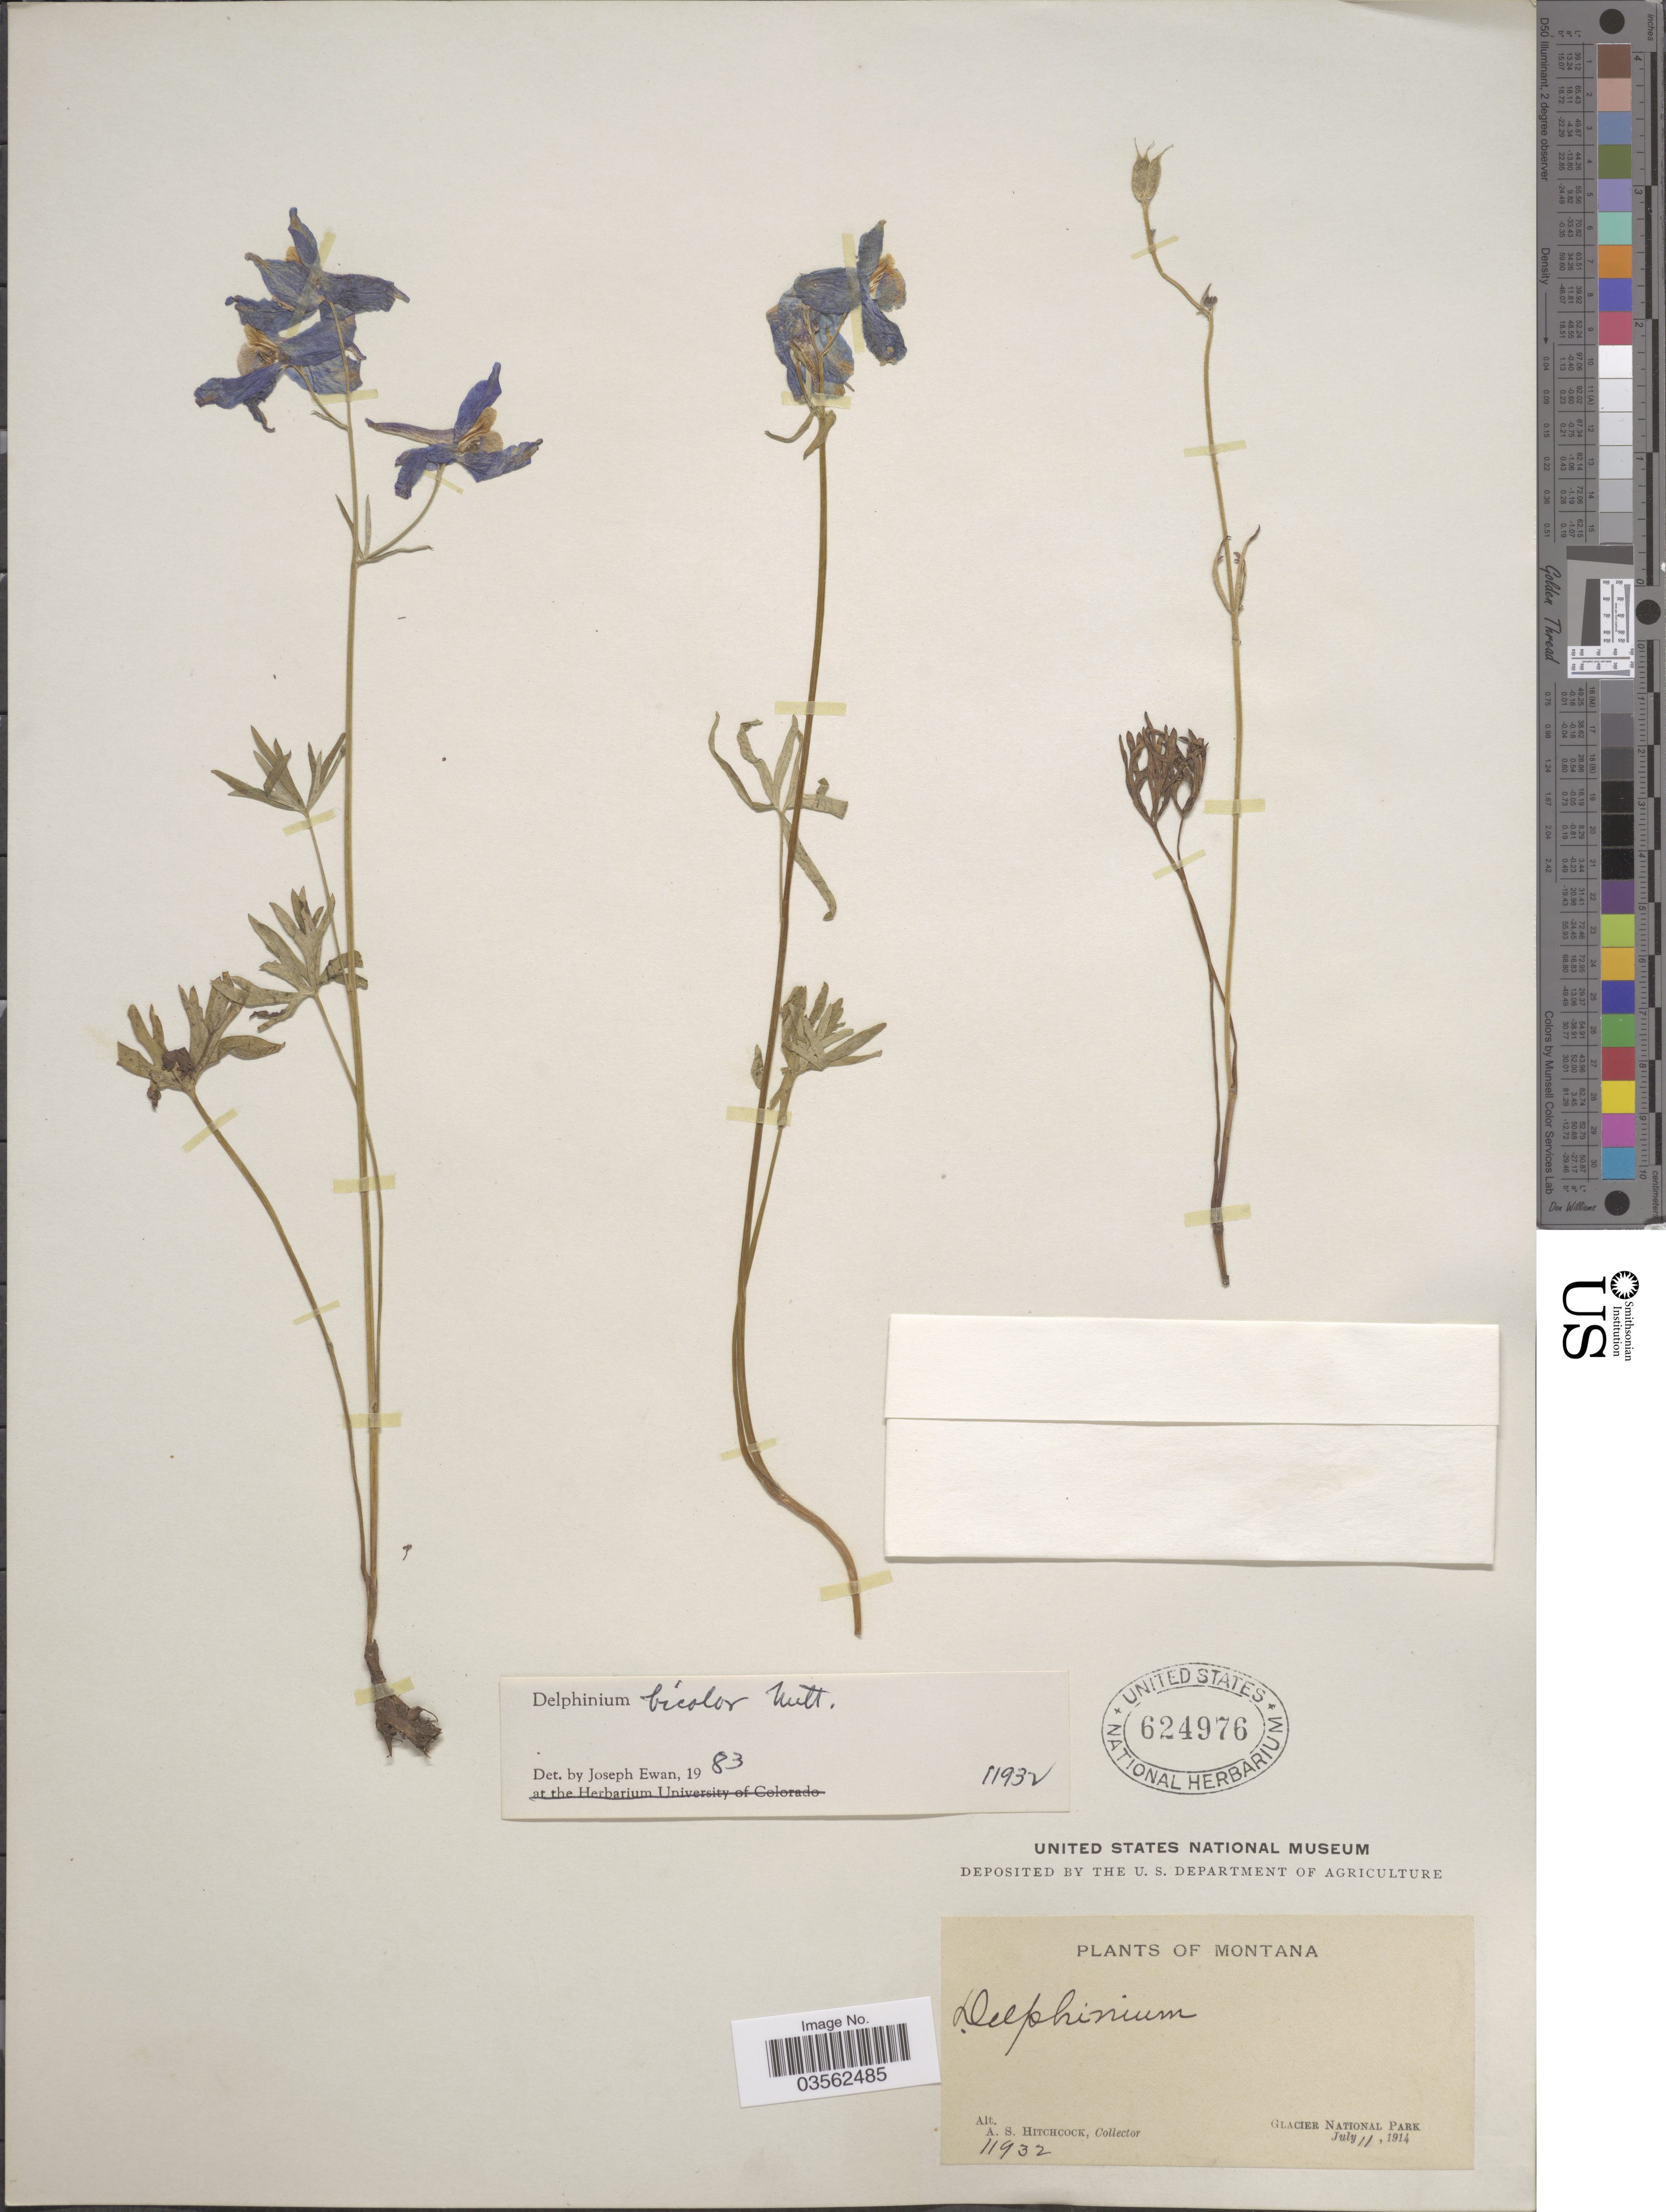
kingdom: Plantae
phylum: Tracheophyta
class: Magnoliopsida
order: Ranunculales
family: Ranunculaceae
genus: Delphinium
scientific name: Delphinium bicolor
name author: Nutt.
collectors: A. S. Hitchcock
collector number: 11932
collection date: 1914-07-11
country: United States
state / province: Montana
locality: Glacier National Park.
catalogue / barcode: US 624976